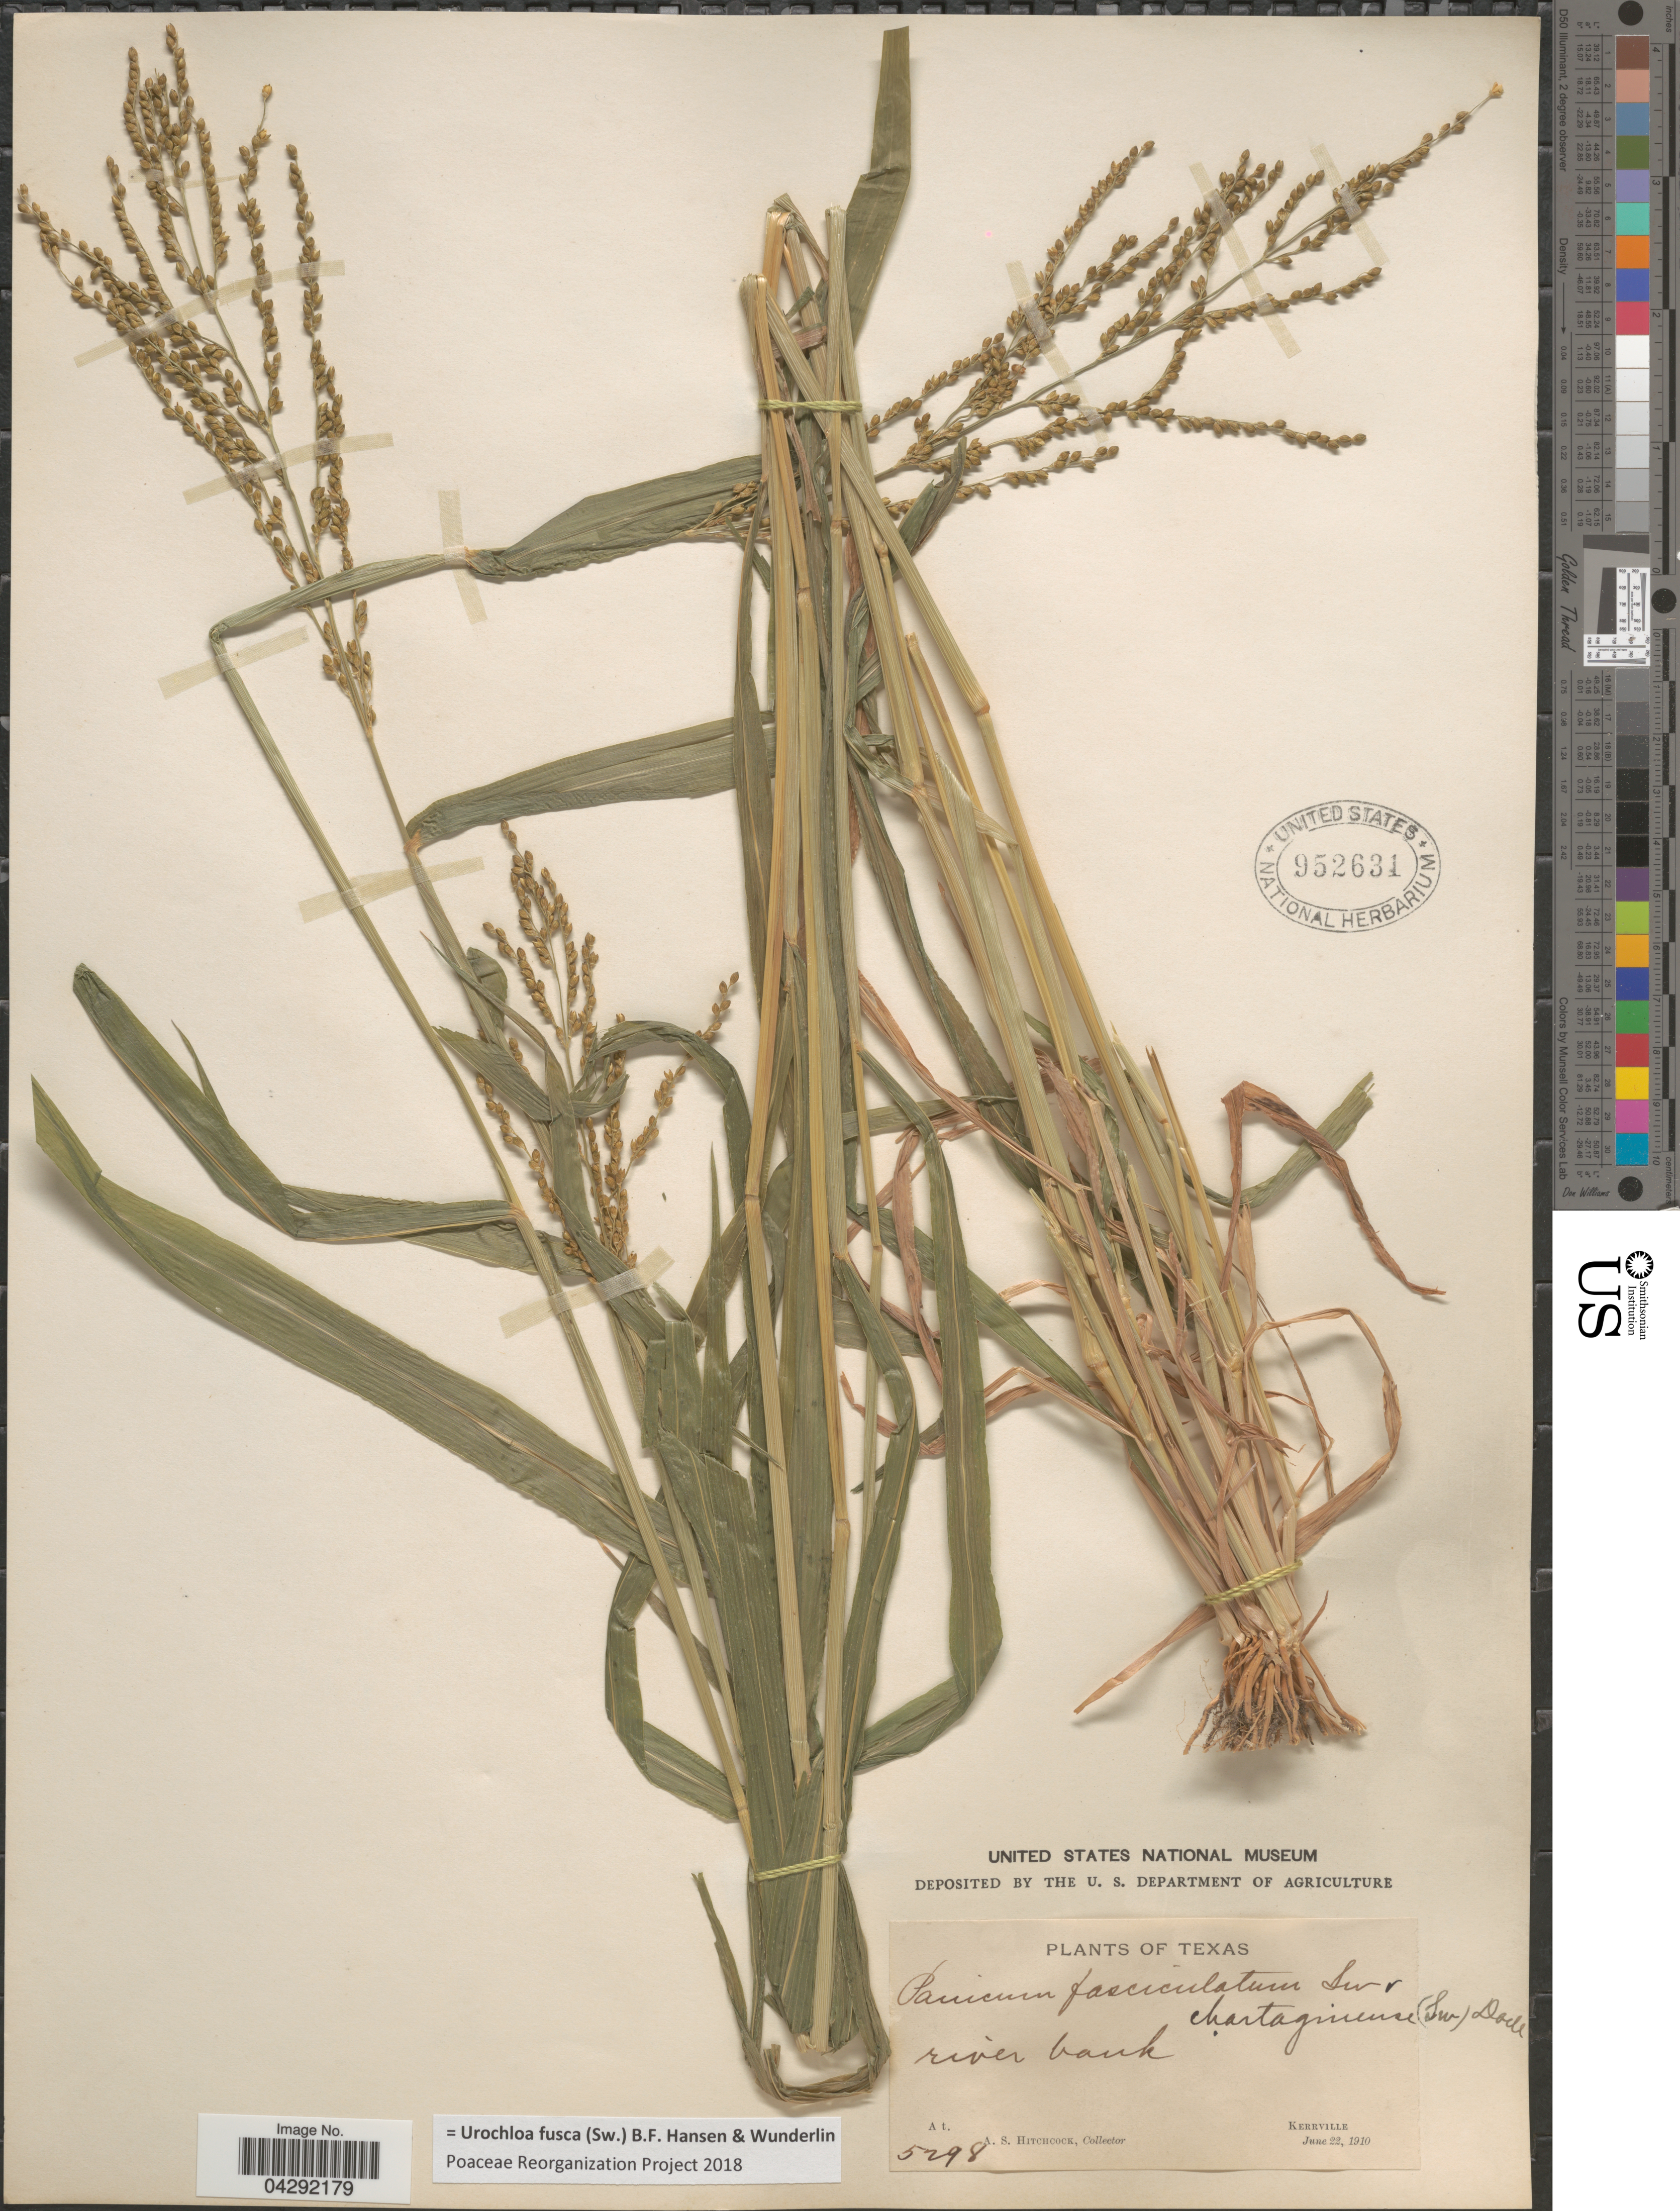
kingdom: Plantae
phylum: Tracheophyta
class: Liliopsida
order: Poales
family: Poaceae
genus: Urochloa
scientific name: Urochloa fusca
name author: (Sw.) B.F. Hansen & Wunderlin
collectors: A. S. Hitchcock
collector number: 5298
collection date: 1910-06-22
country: United States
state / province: Texas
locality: River bank. Kerrville.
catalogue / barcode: US 952631